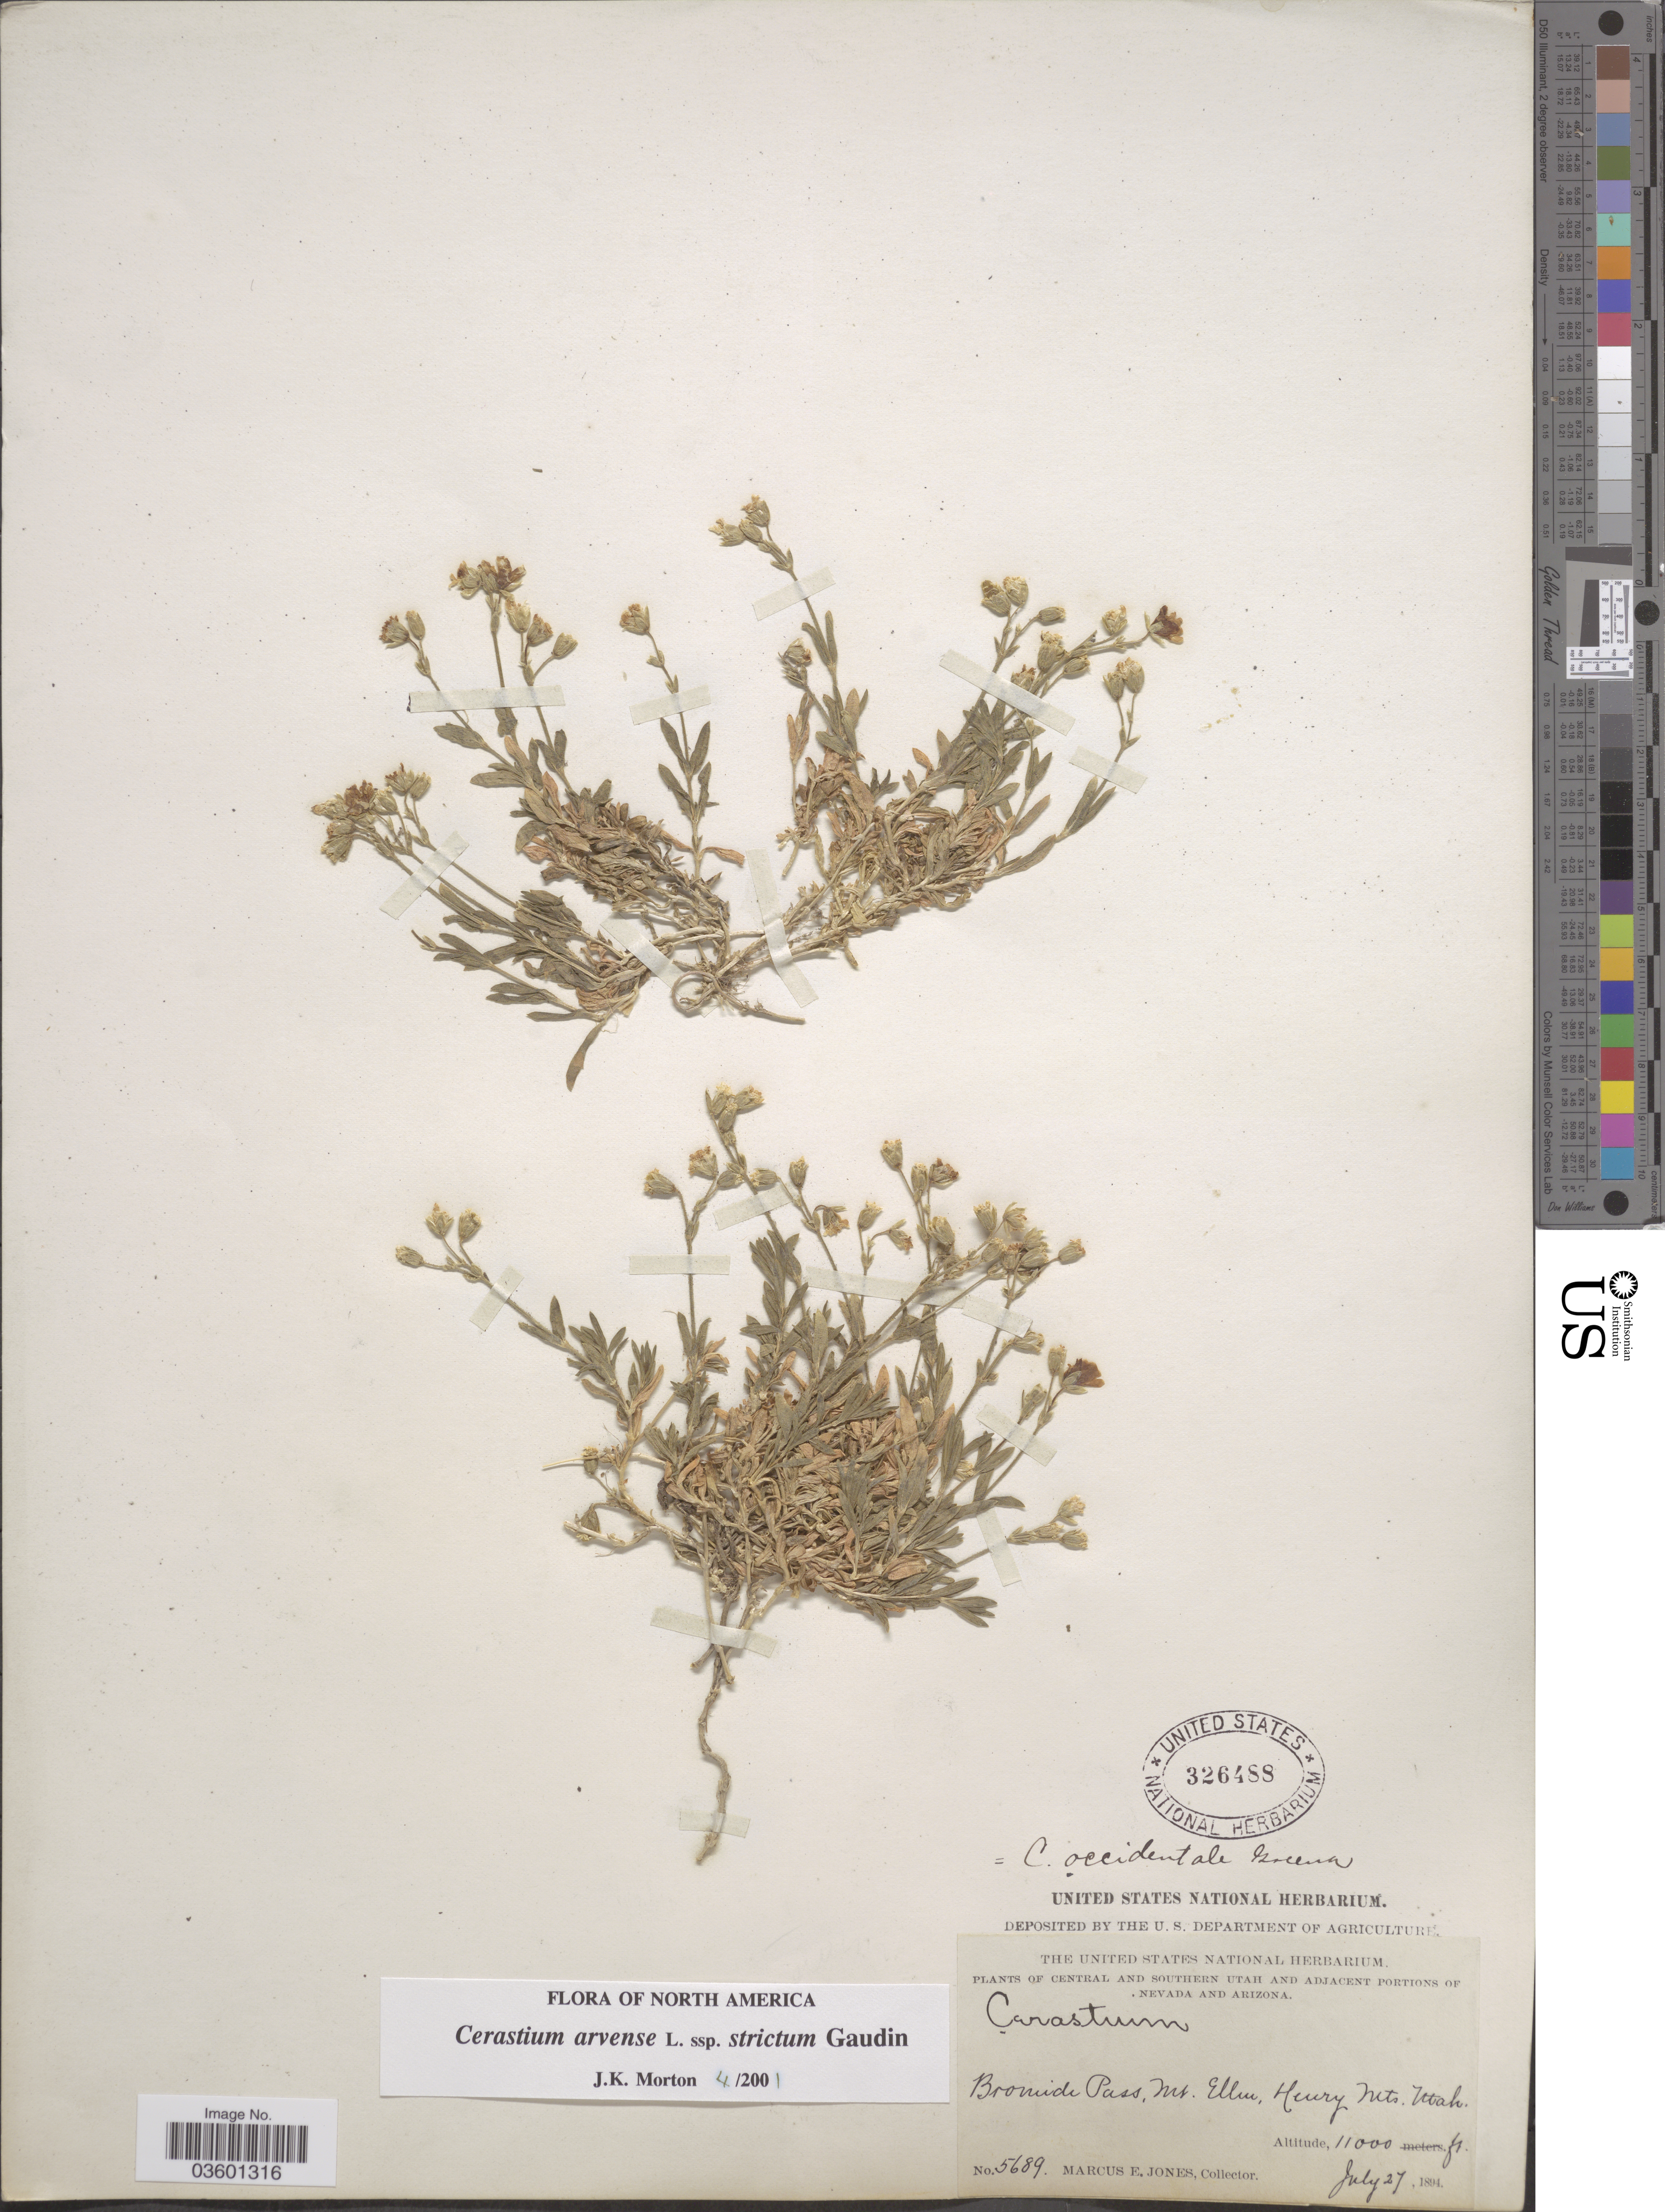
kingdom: Plantae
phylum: Tracheophyta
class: Magnoliopsida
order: Caryophyllales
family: Caryophyllaceae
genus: Cerastium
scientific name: Cerastium arvense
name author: L.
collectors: M. E. Jones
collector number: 5689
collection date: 1894-07-27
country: United States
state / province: Utah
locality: Central and Southern Utah. Bromide Pass, Mt. Ellen, Henry Mts.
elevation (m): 3353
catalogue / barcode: US 326488